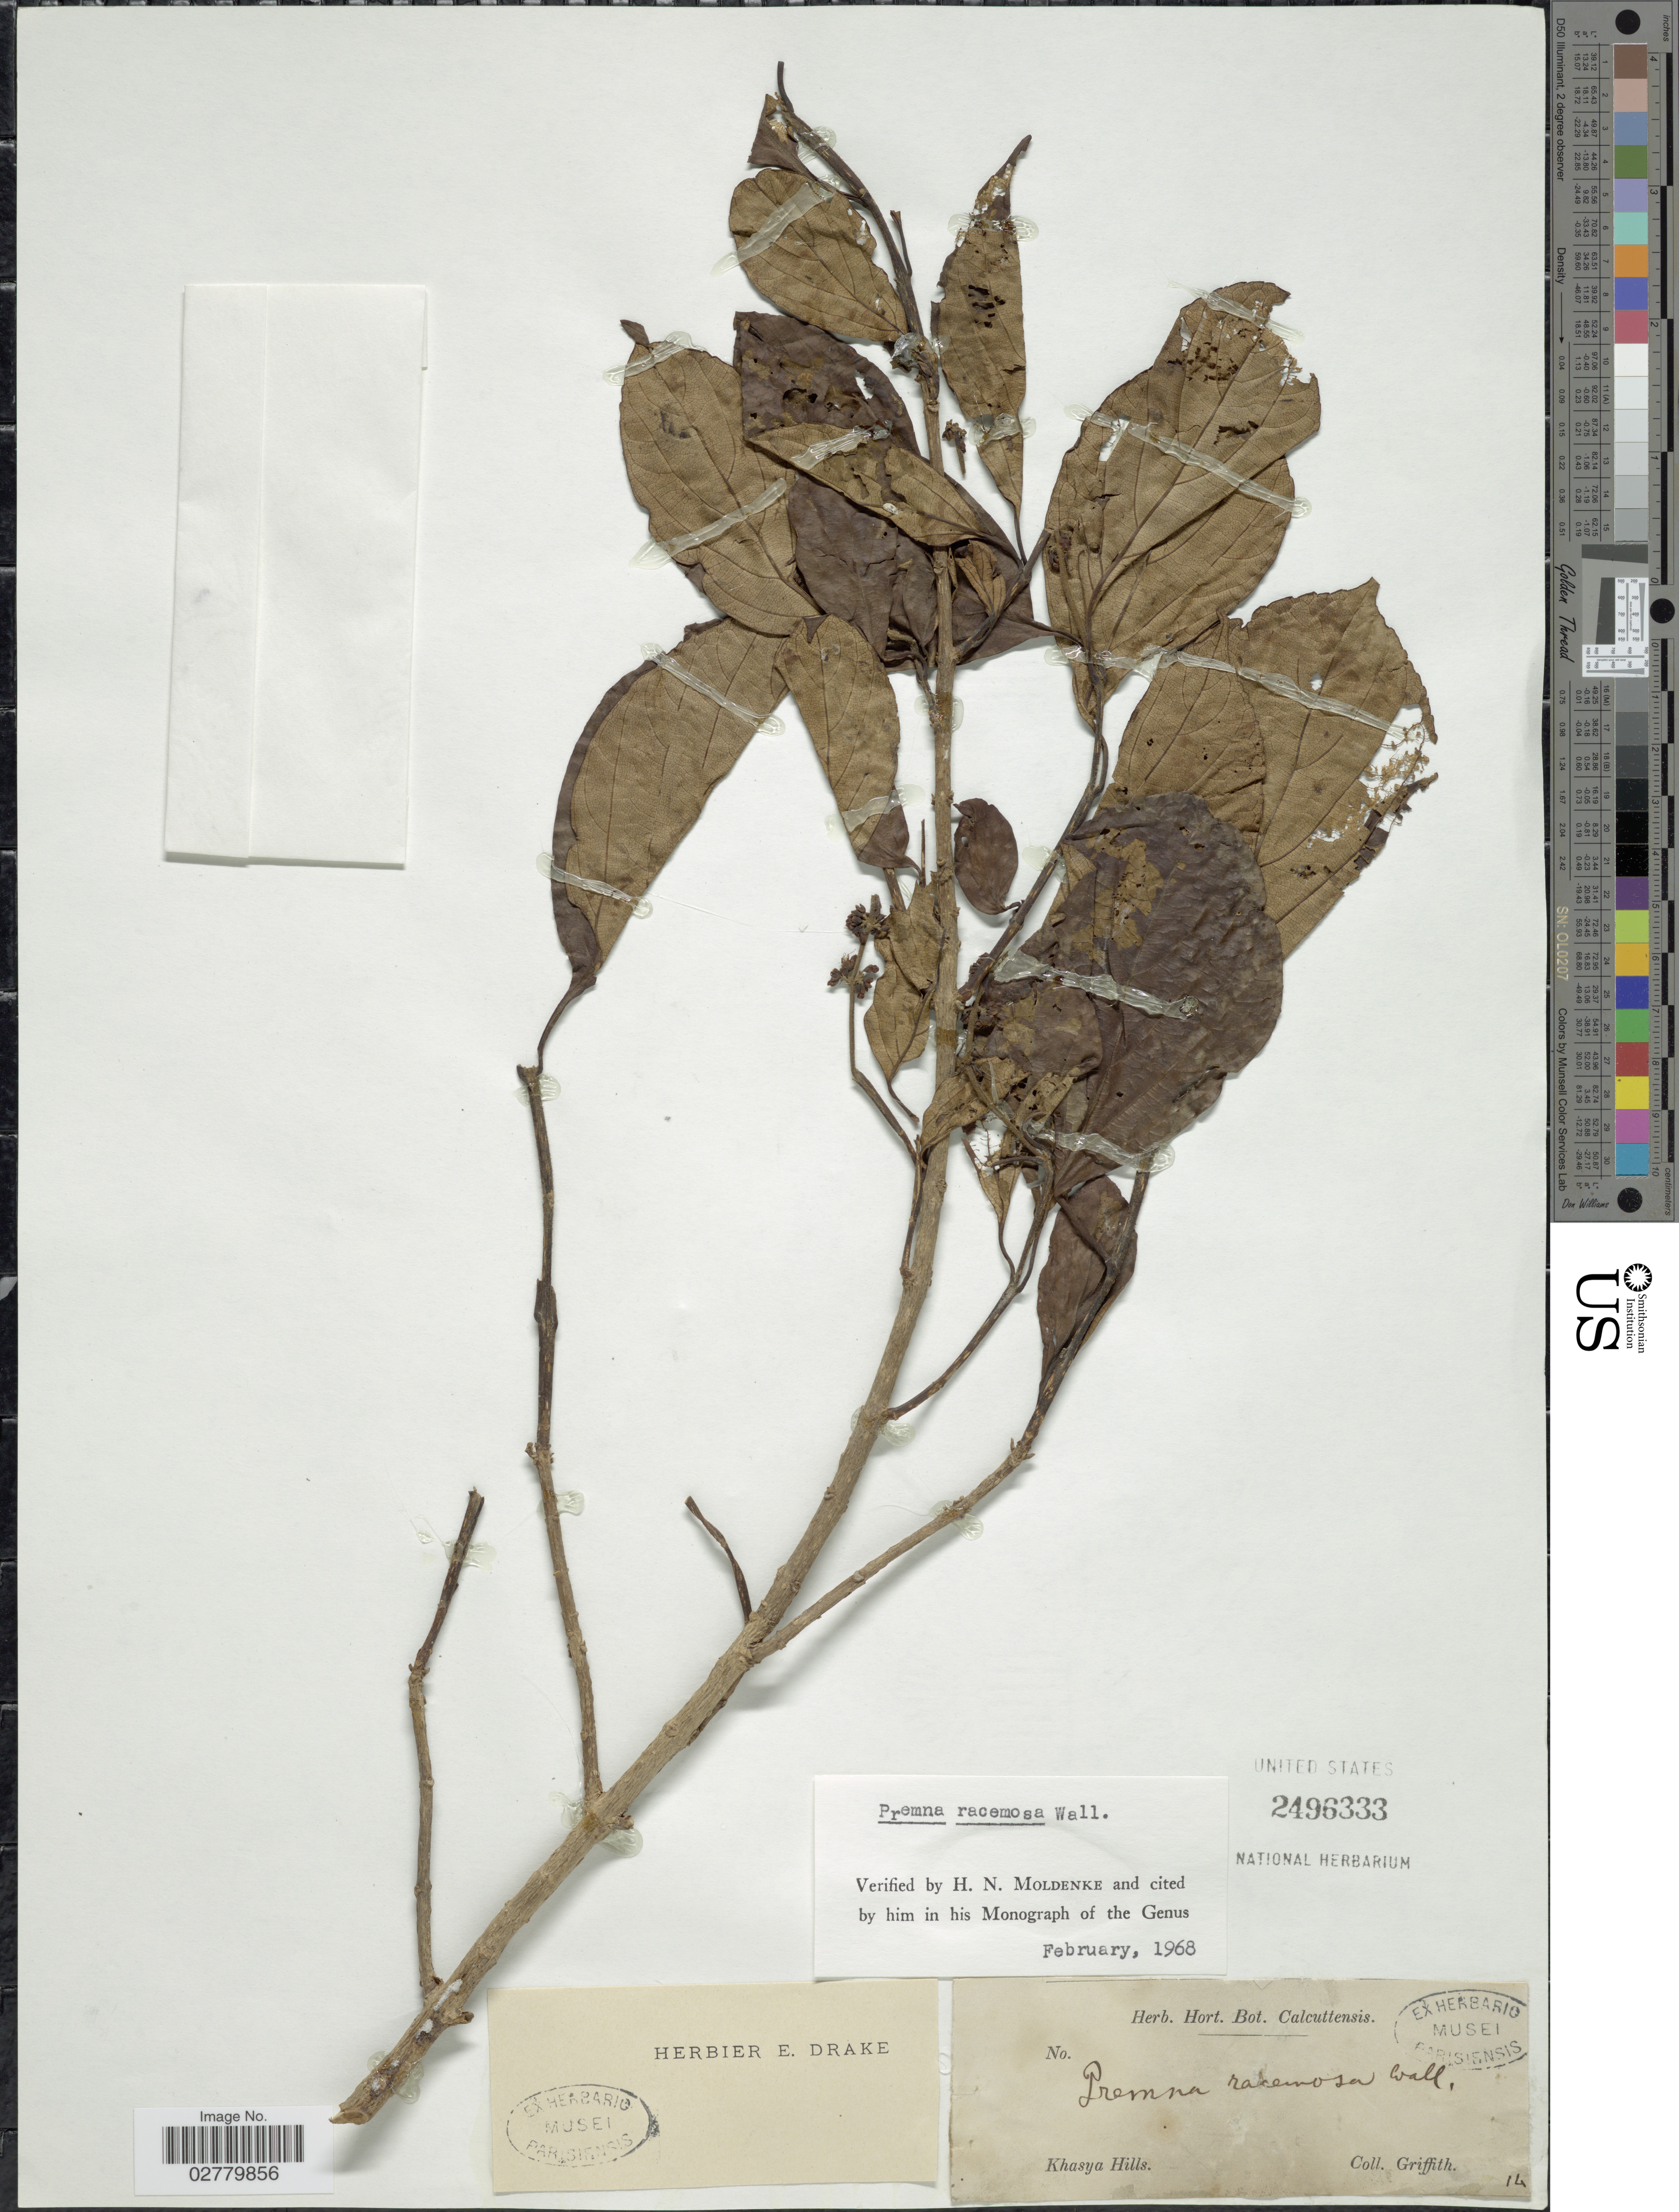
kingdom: Plantae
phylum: Tracheophyta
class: Magnoliopsida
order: Lamiales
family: Lamiaceae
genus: Premna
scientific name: Premna racemosa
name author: Wall. ex Schauer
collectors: -. Griffith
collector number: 14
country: India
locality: Khasya Hills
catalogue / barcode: US 2496333